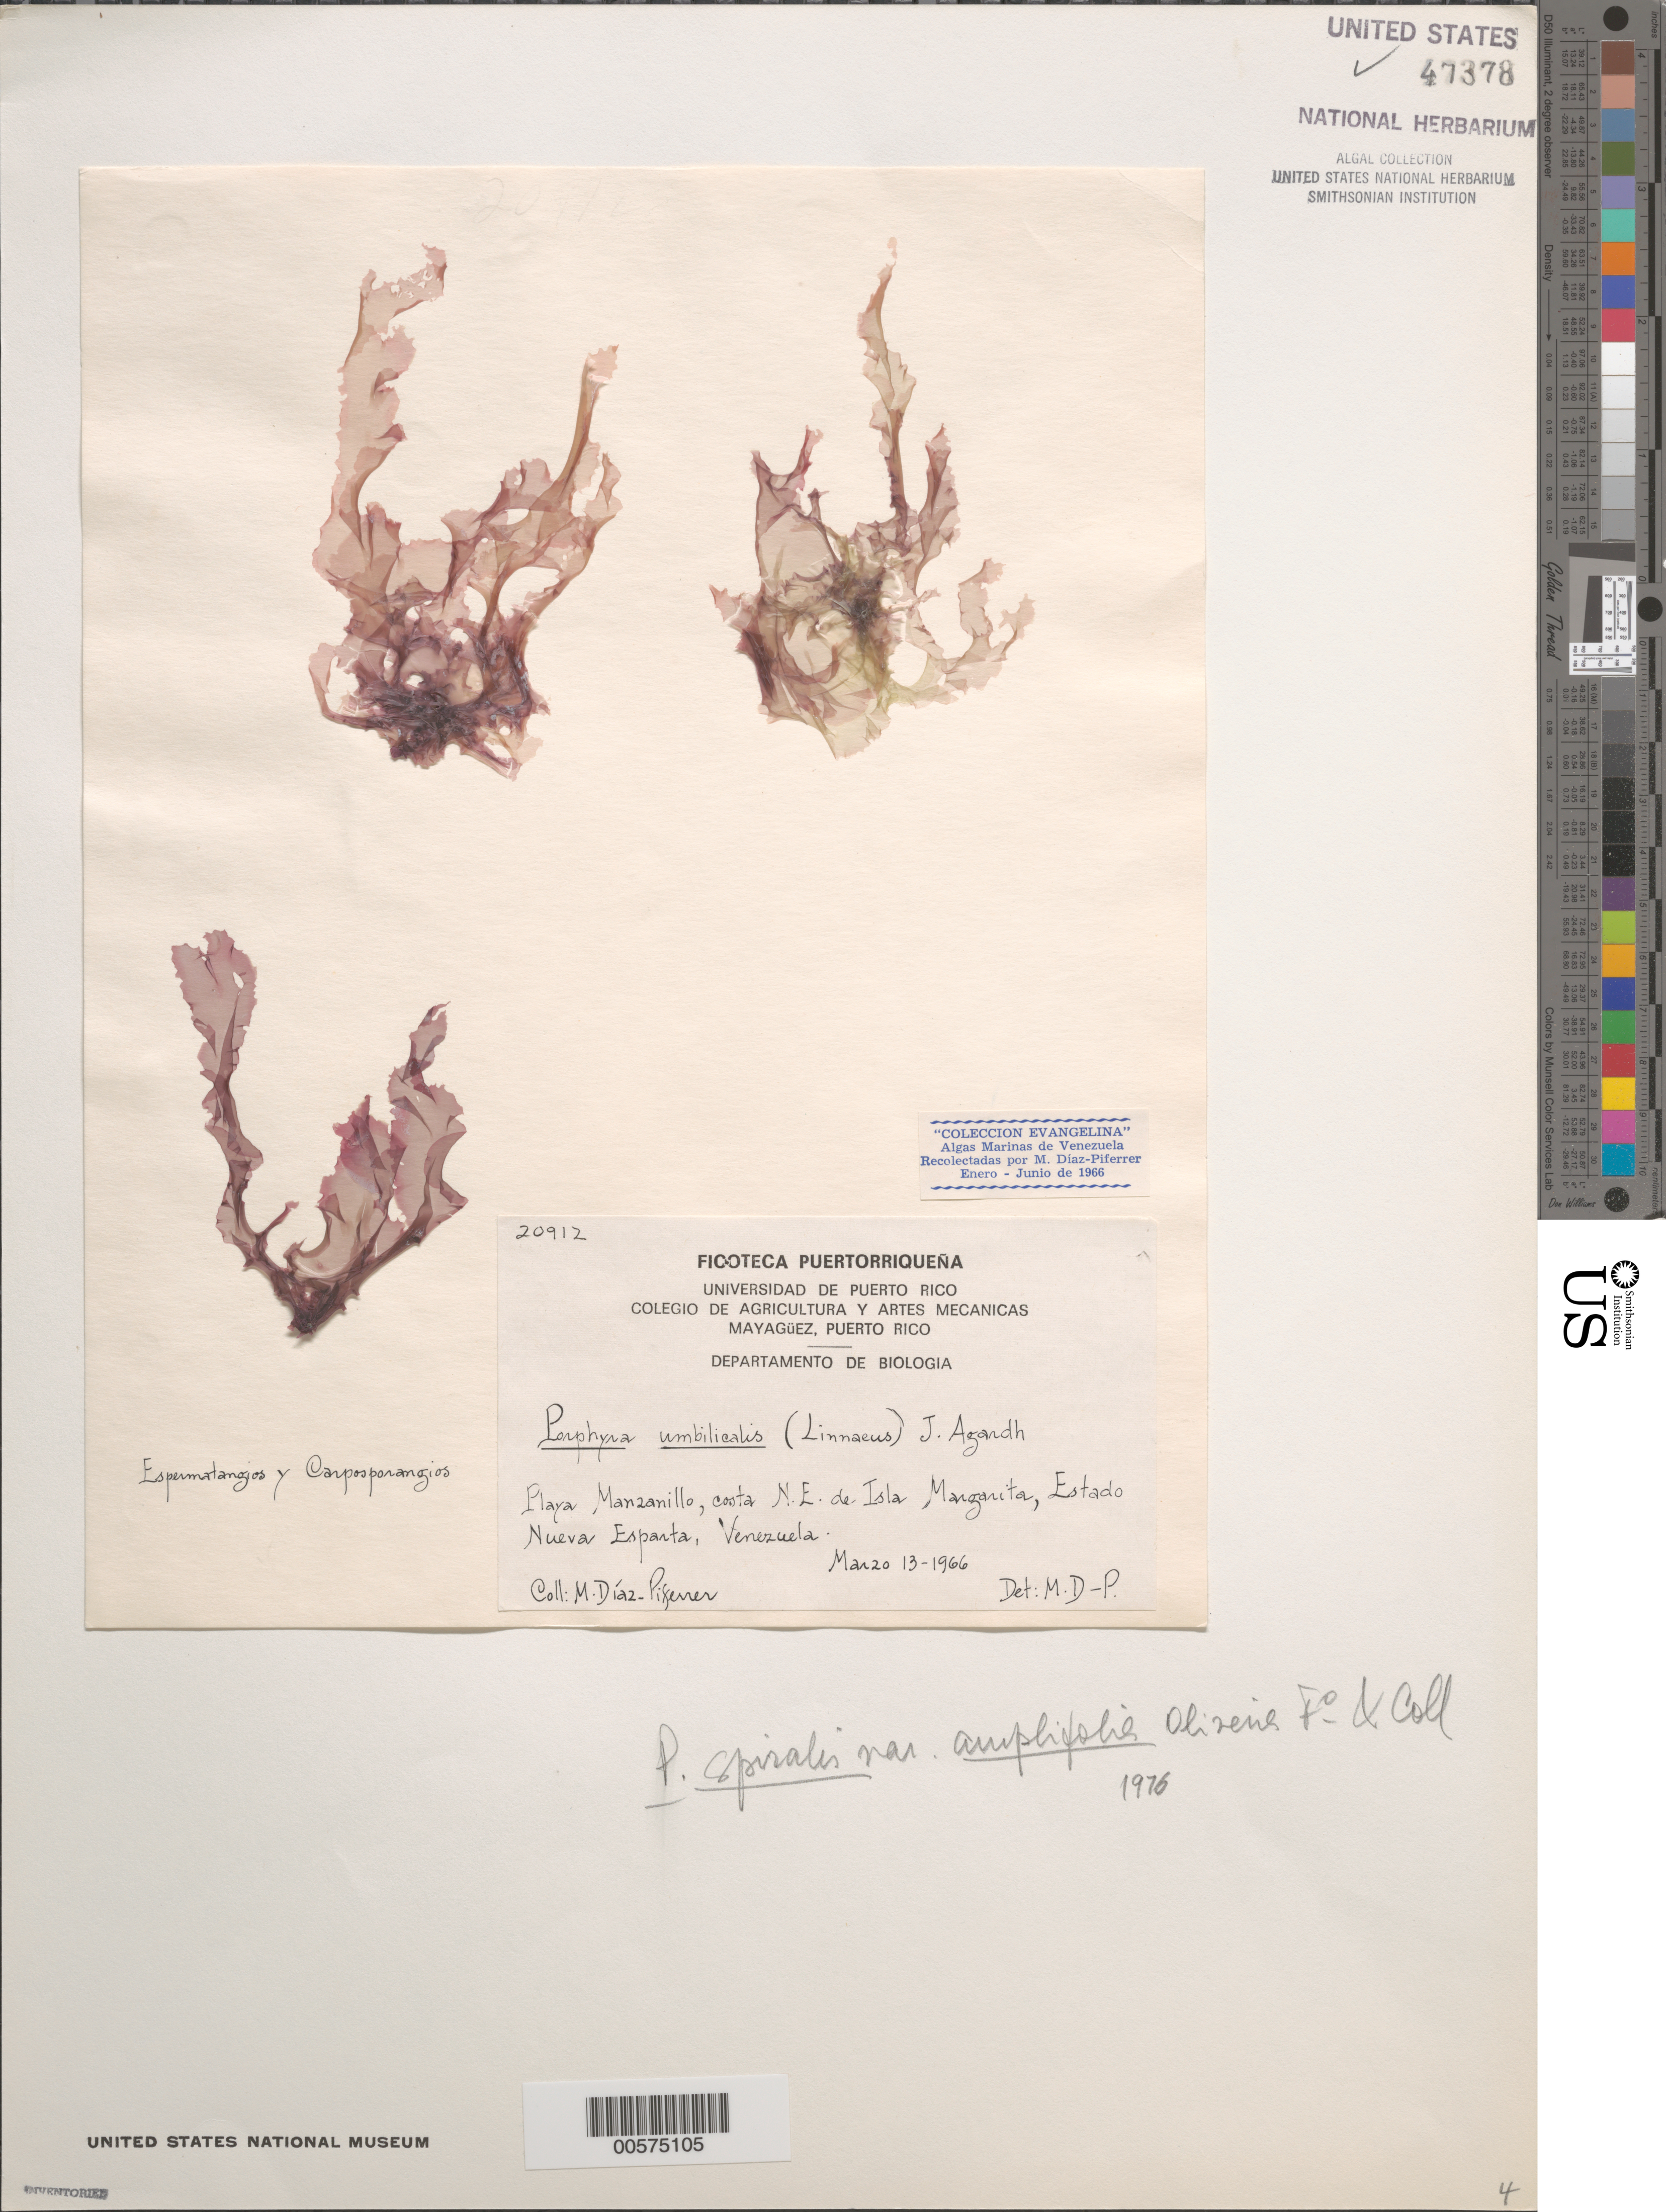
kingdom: Plantae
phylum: Rhodophyta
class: Bangiophyceae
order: Bangiales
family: Bangiaceae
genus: Porphyra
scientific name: Porphyra spiralis var. amplifolia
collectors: M. Diaz-Piferrer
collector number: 20912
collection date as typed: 13 Mar 1966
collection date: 1966-03-13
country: Venezuela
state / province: Nueva Esparta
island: Margarita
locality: Playa Manzanillo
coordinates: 11 09' N, 63 54' W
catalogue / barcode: US 47378